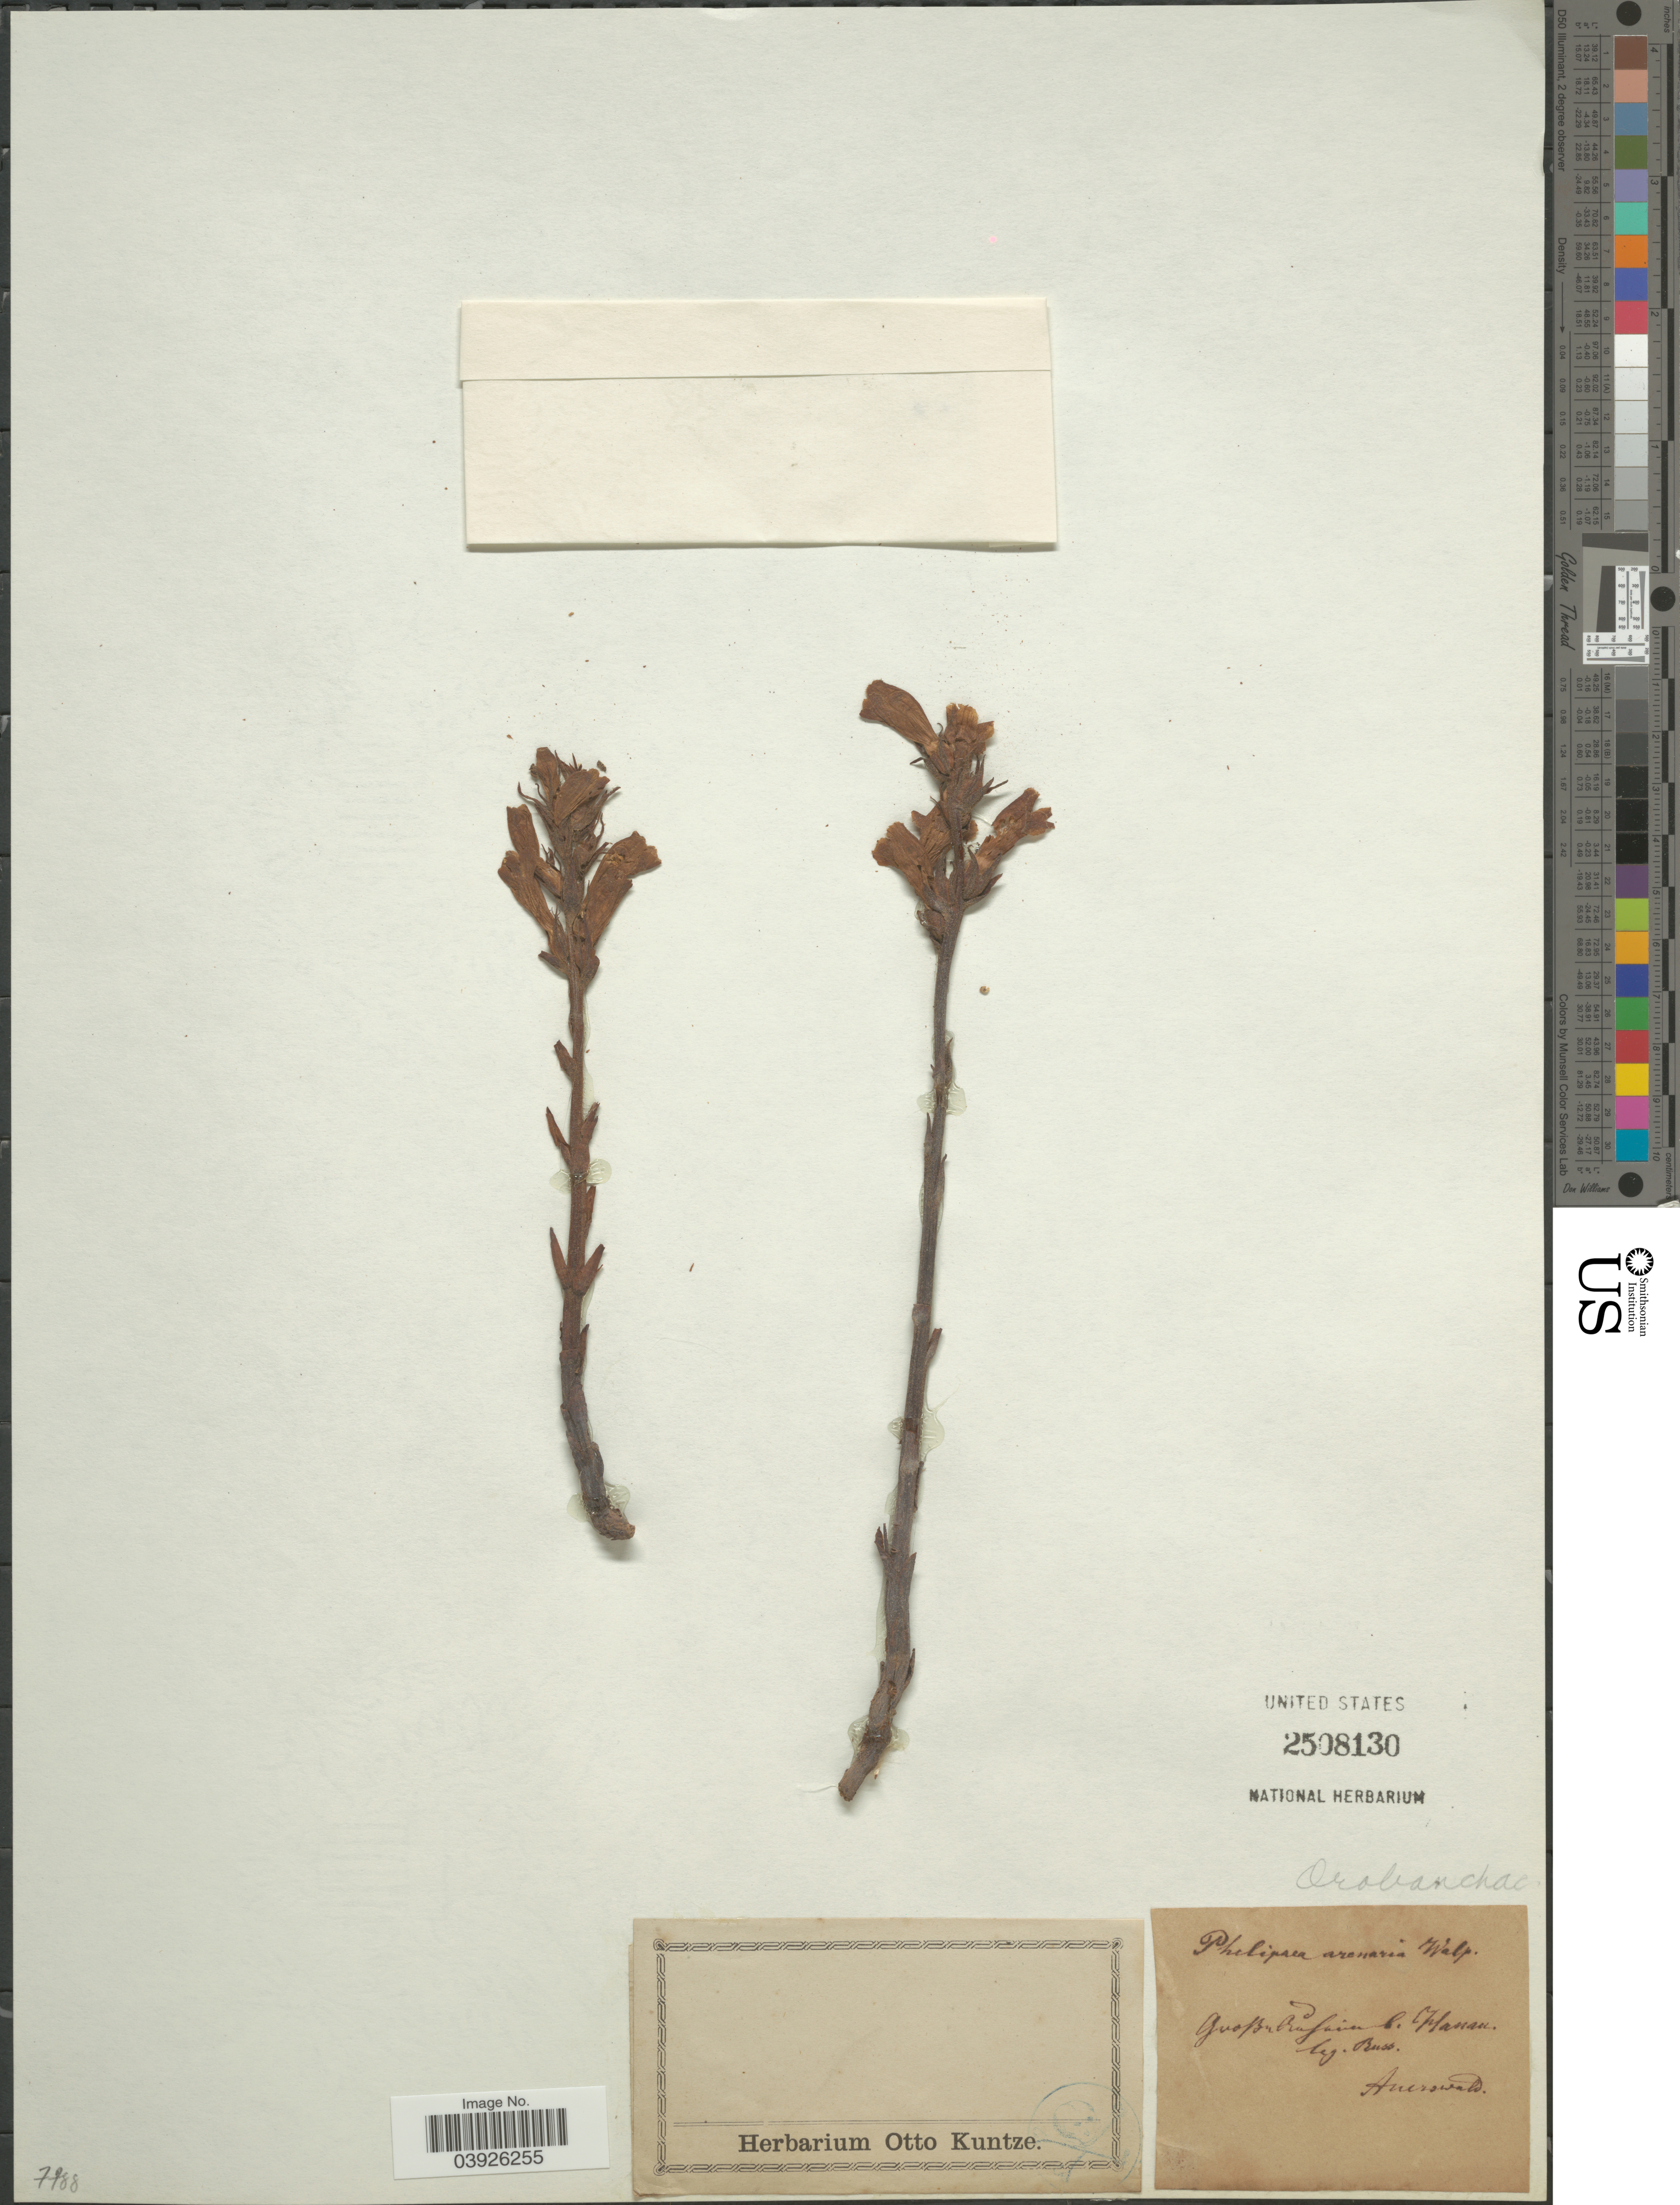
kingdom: Plantae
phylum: Tracheophyta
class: Magnoliopsida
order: Lamiales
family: Orobanchaceae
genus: Phelypaea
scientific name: Phelypaea arenaria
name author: (Borkh.) Walp.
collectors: Auerswald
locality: Buss.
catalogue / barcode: US 2508130